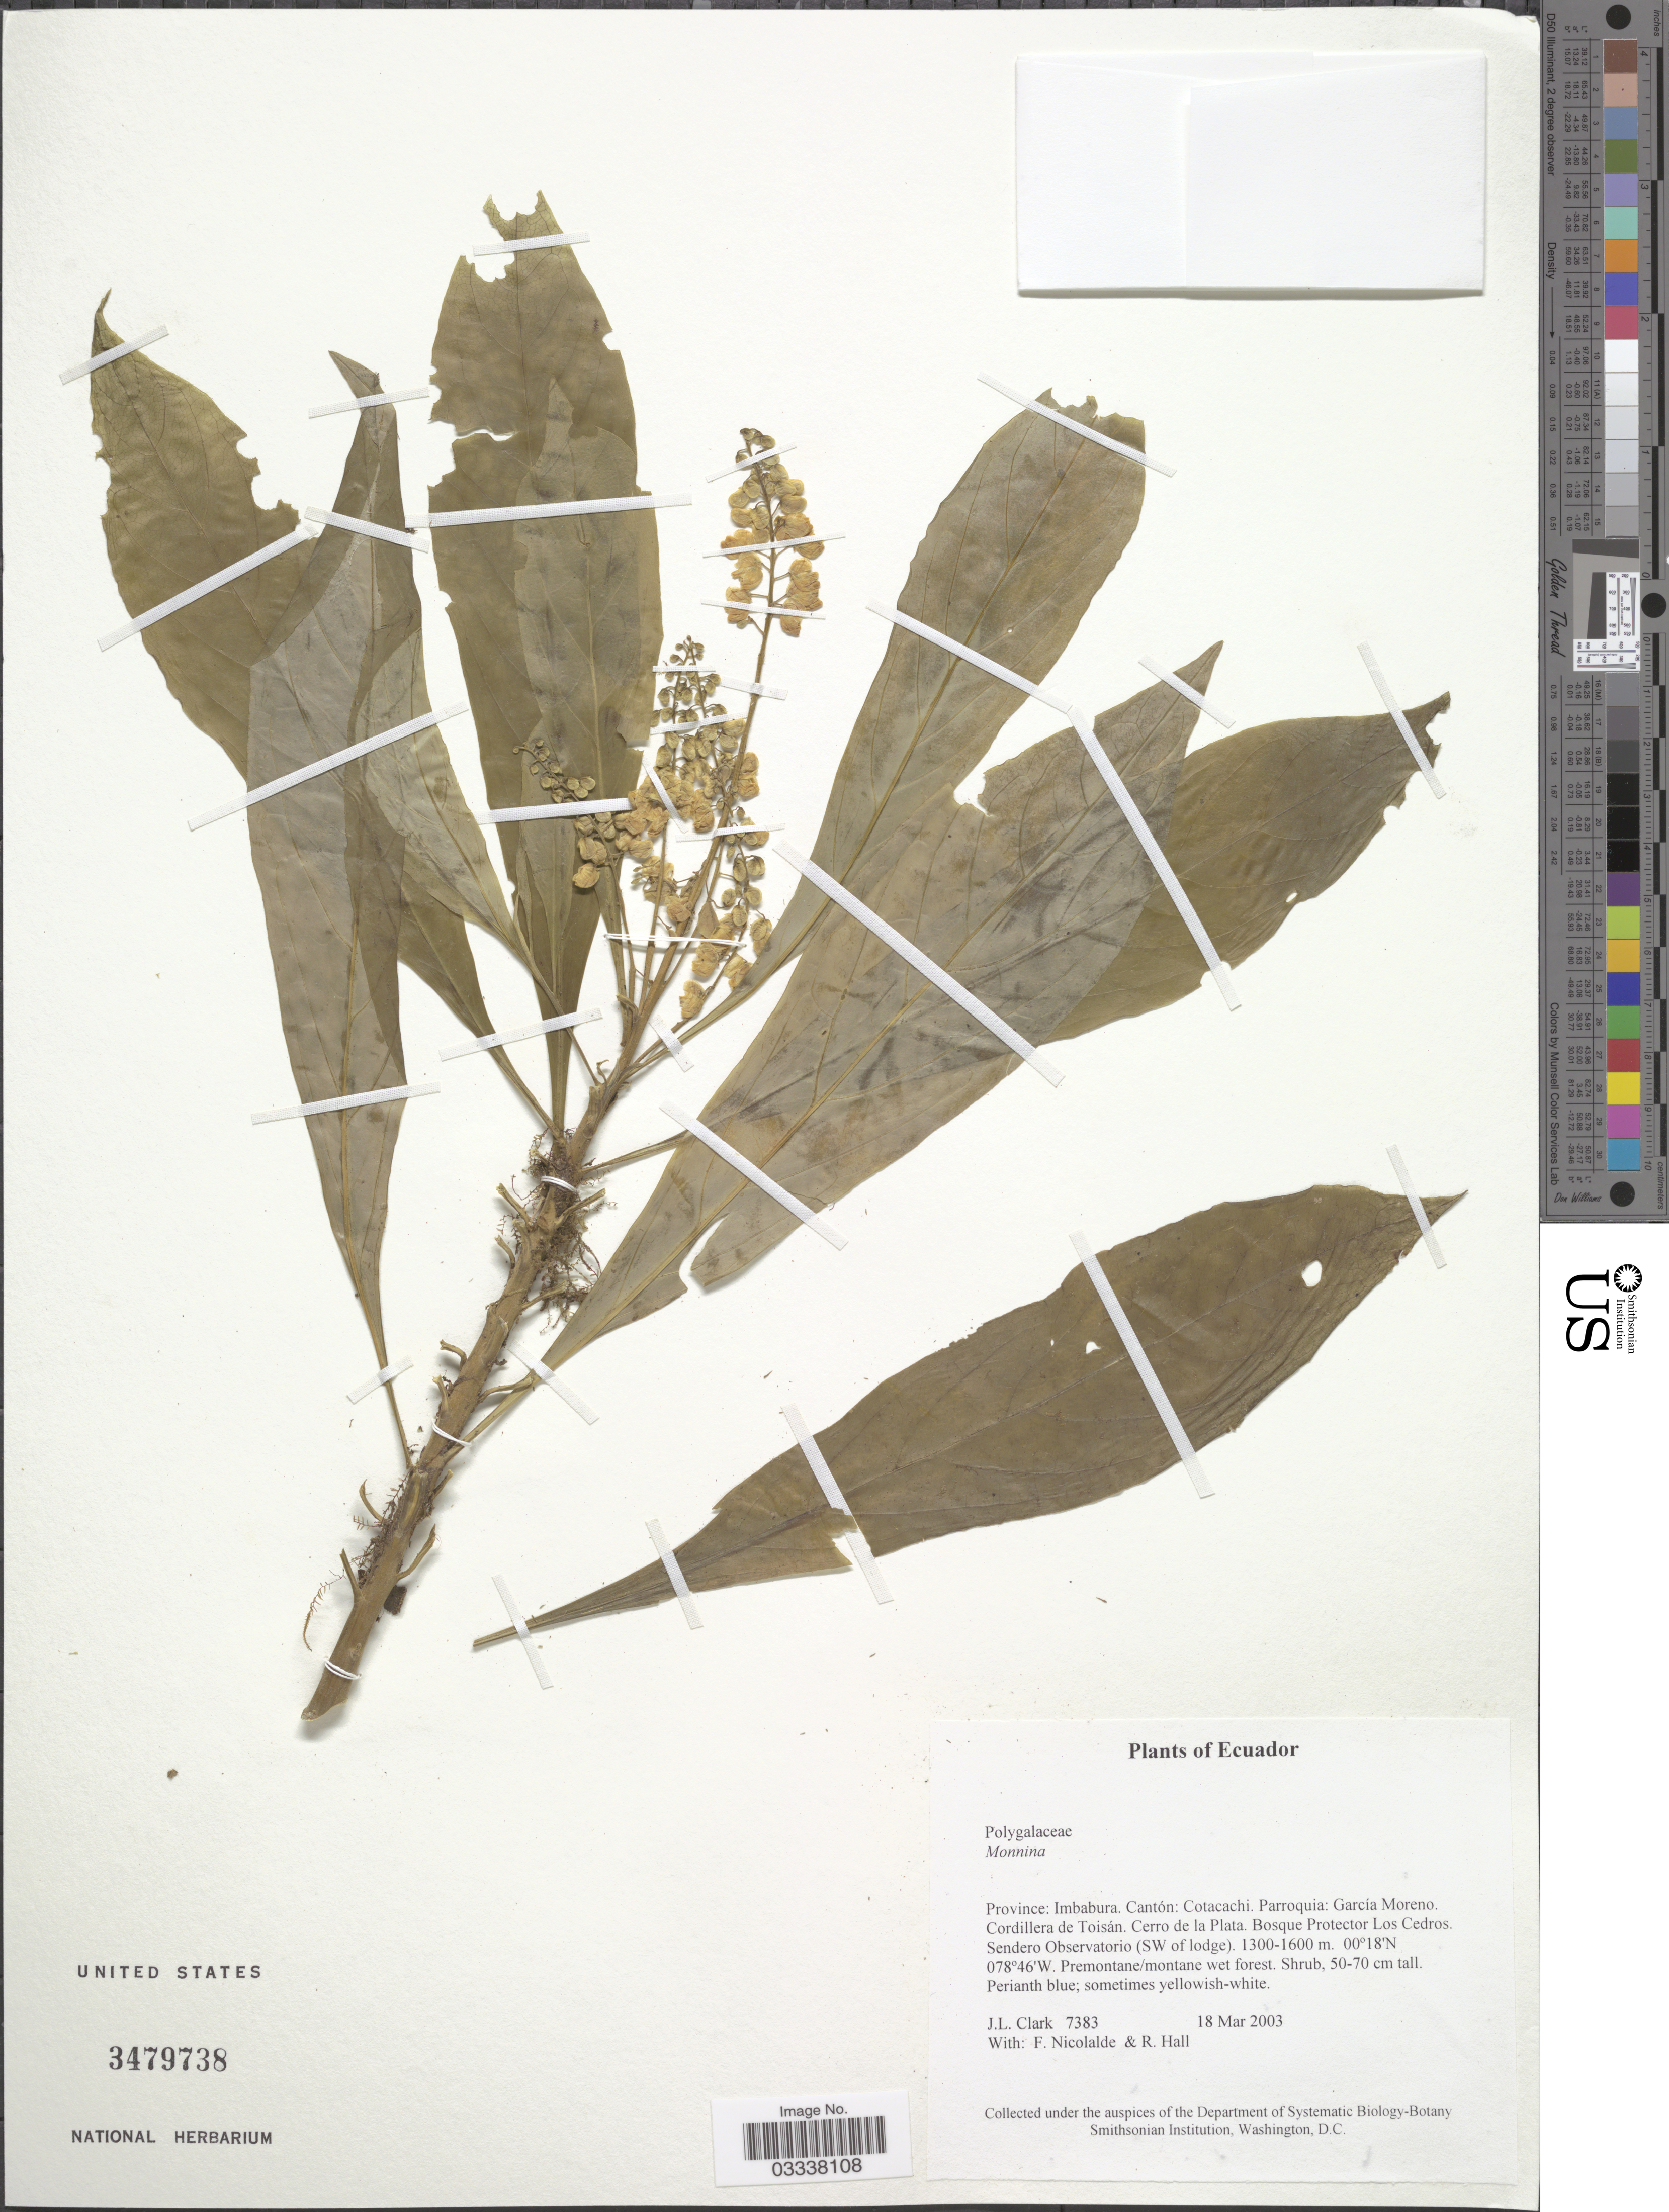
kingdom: Plantae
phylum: Tracheophyta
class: Magnoliopsida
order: Fabales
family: Polygalaceae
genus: Monnina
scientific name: Monnina sp.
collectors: J. L. Clark, F. Nicolalde & R. Hall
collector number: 7383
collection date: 2003-03-18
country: Ecuador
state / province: Imbabura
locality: Cantón: Cotacachi. Parroquia: García Moreno. Cordillera de Toisán. Cerro de la Plata. Bosque Protector Los Cedros. Sendero Observatorio (SW of lodge).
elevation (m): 1300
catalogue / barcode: US 3479738